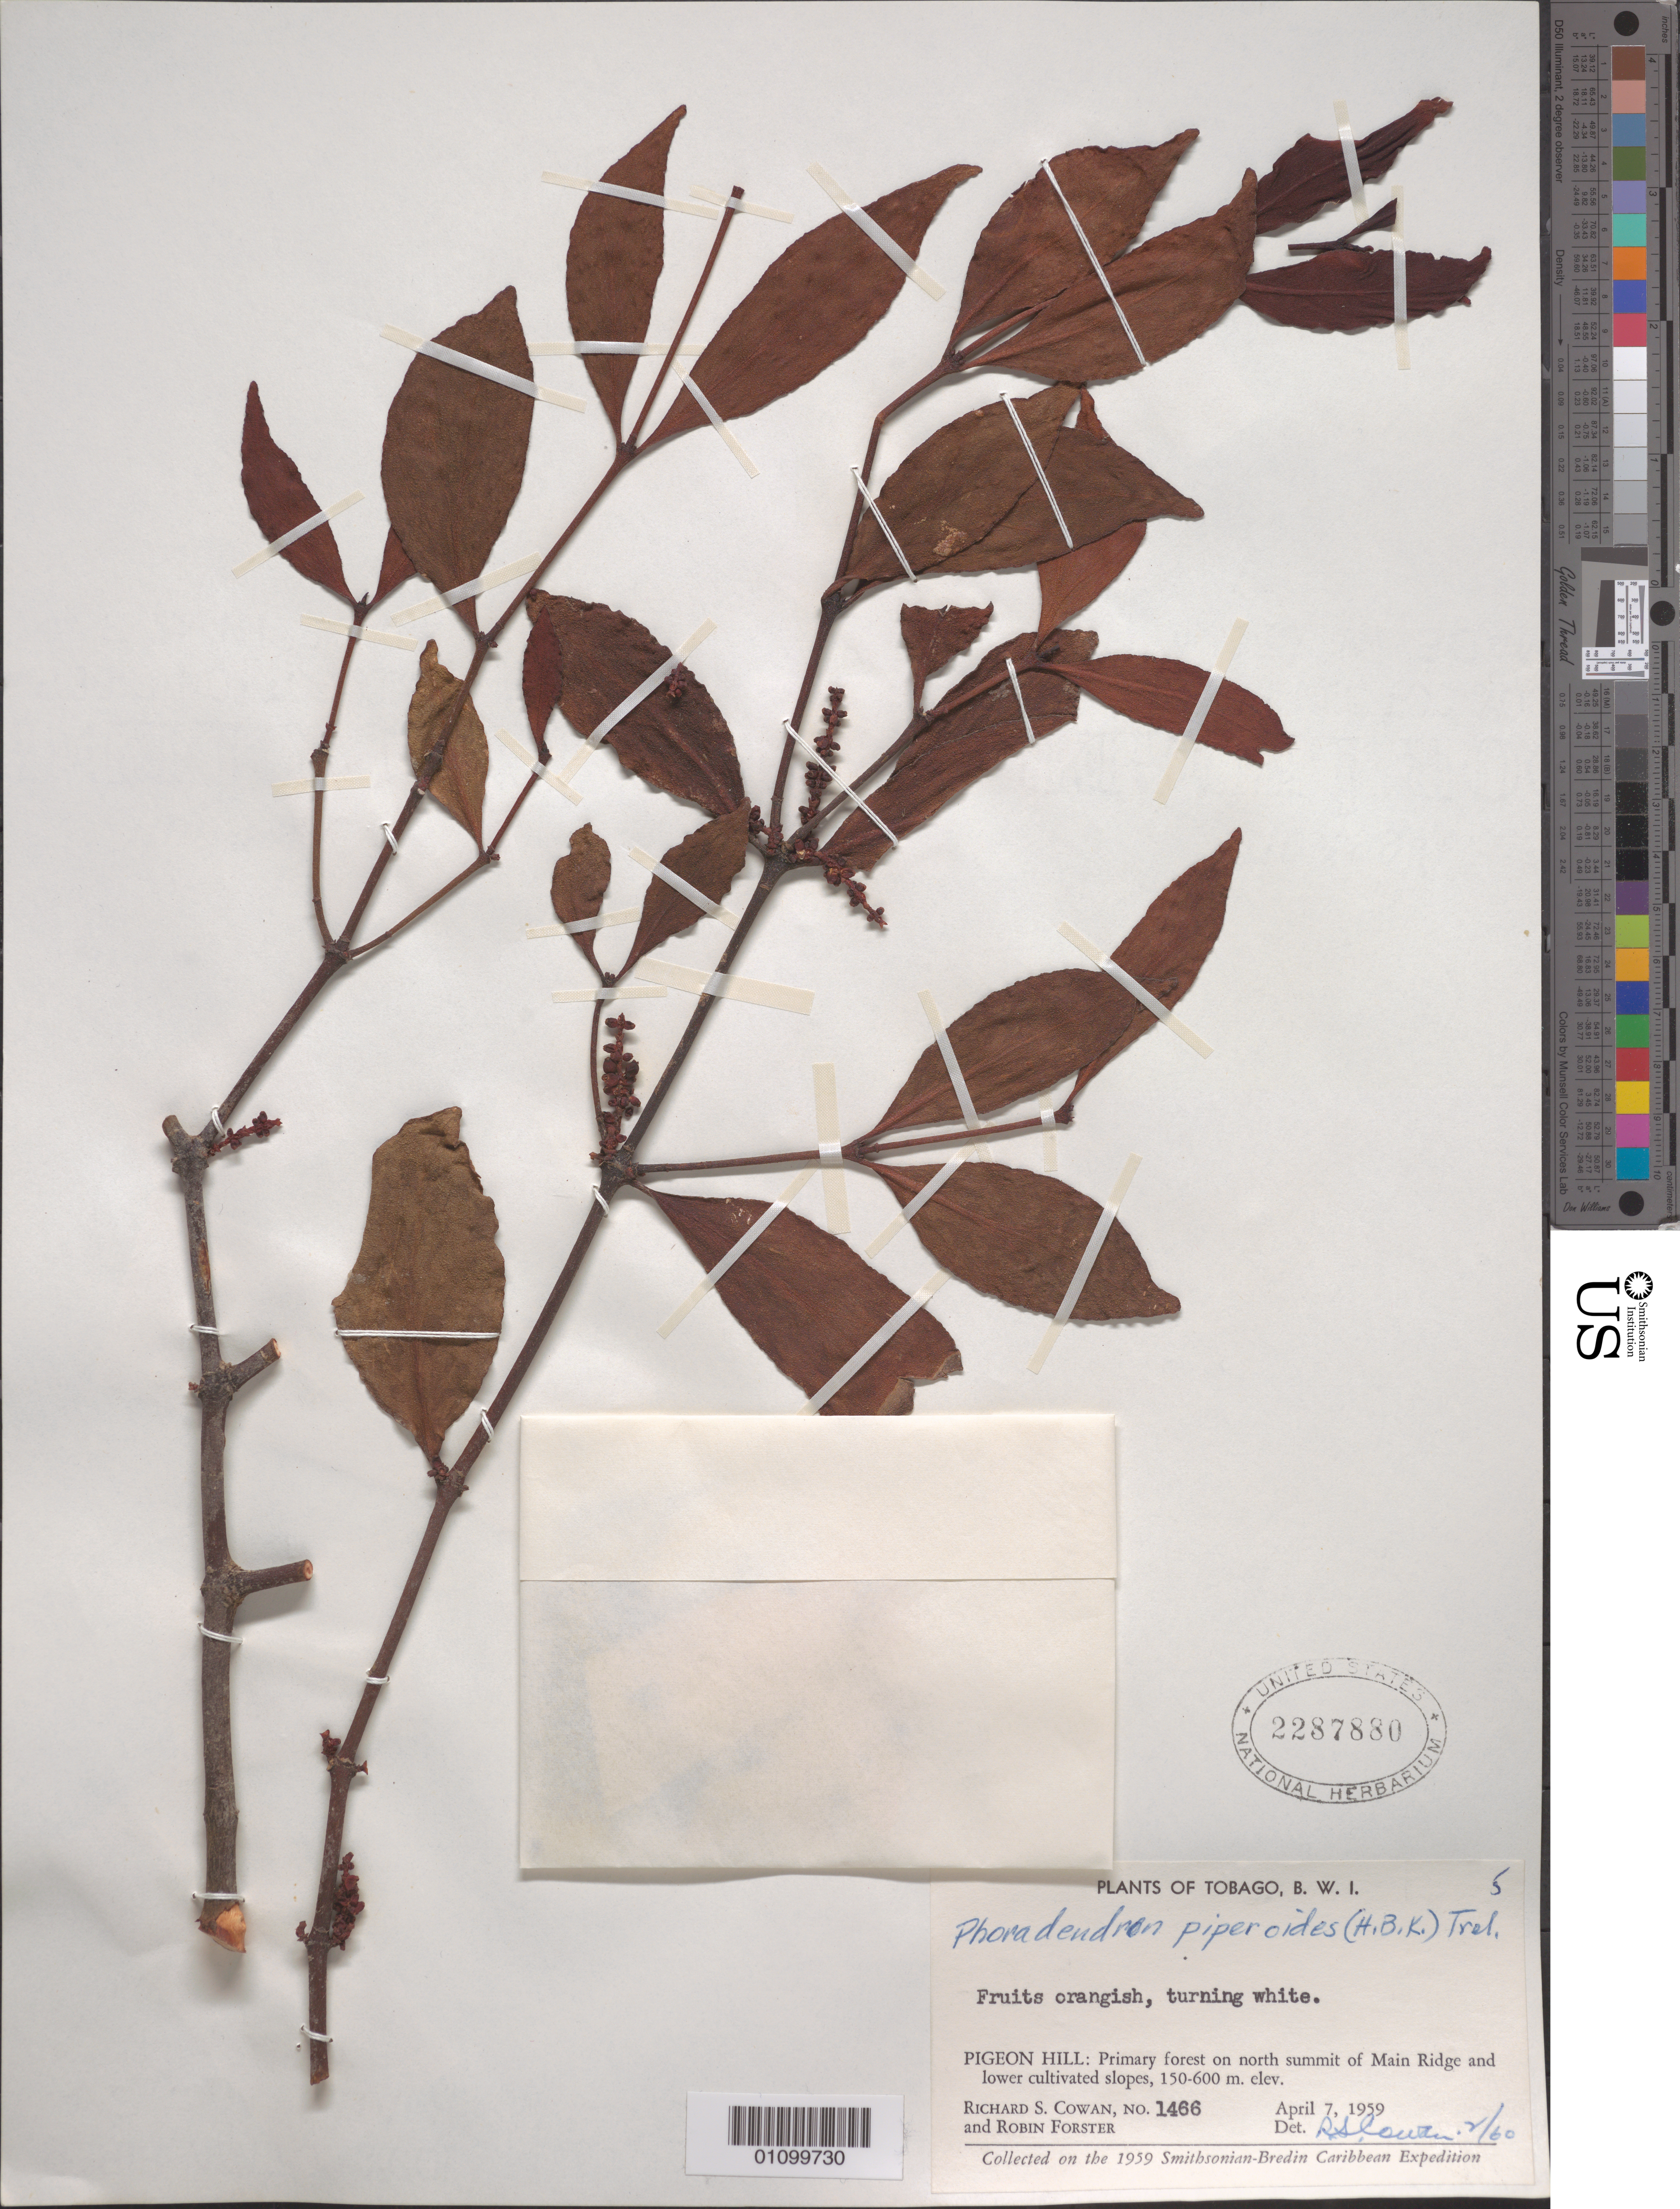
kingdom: Plantae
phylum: Tracheophyta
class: Magnoliopsida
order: Santalales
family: Viscaceae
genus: Phoradendron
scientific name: Phoradendron piperoides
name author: (Kunth) Trel.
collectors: R. S. Cowan & R. Forster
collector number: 1466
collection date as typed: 07 Apr 1959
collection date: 1959-04-07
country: Trinidad and Tobago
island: Tobago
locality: Pigeon Hill: Primary forest on N summit of Main Ridge and lower cultivated slopes.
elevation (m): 150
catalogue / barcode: US 2287880